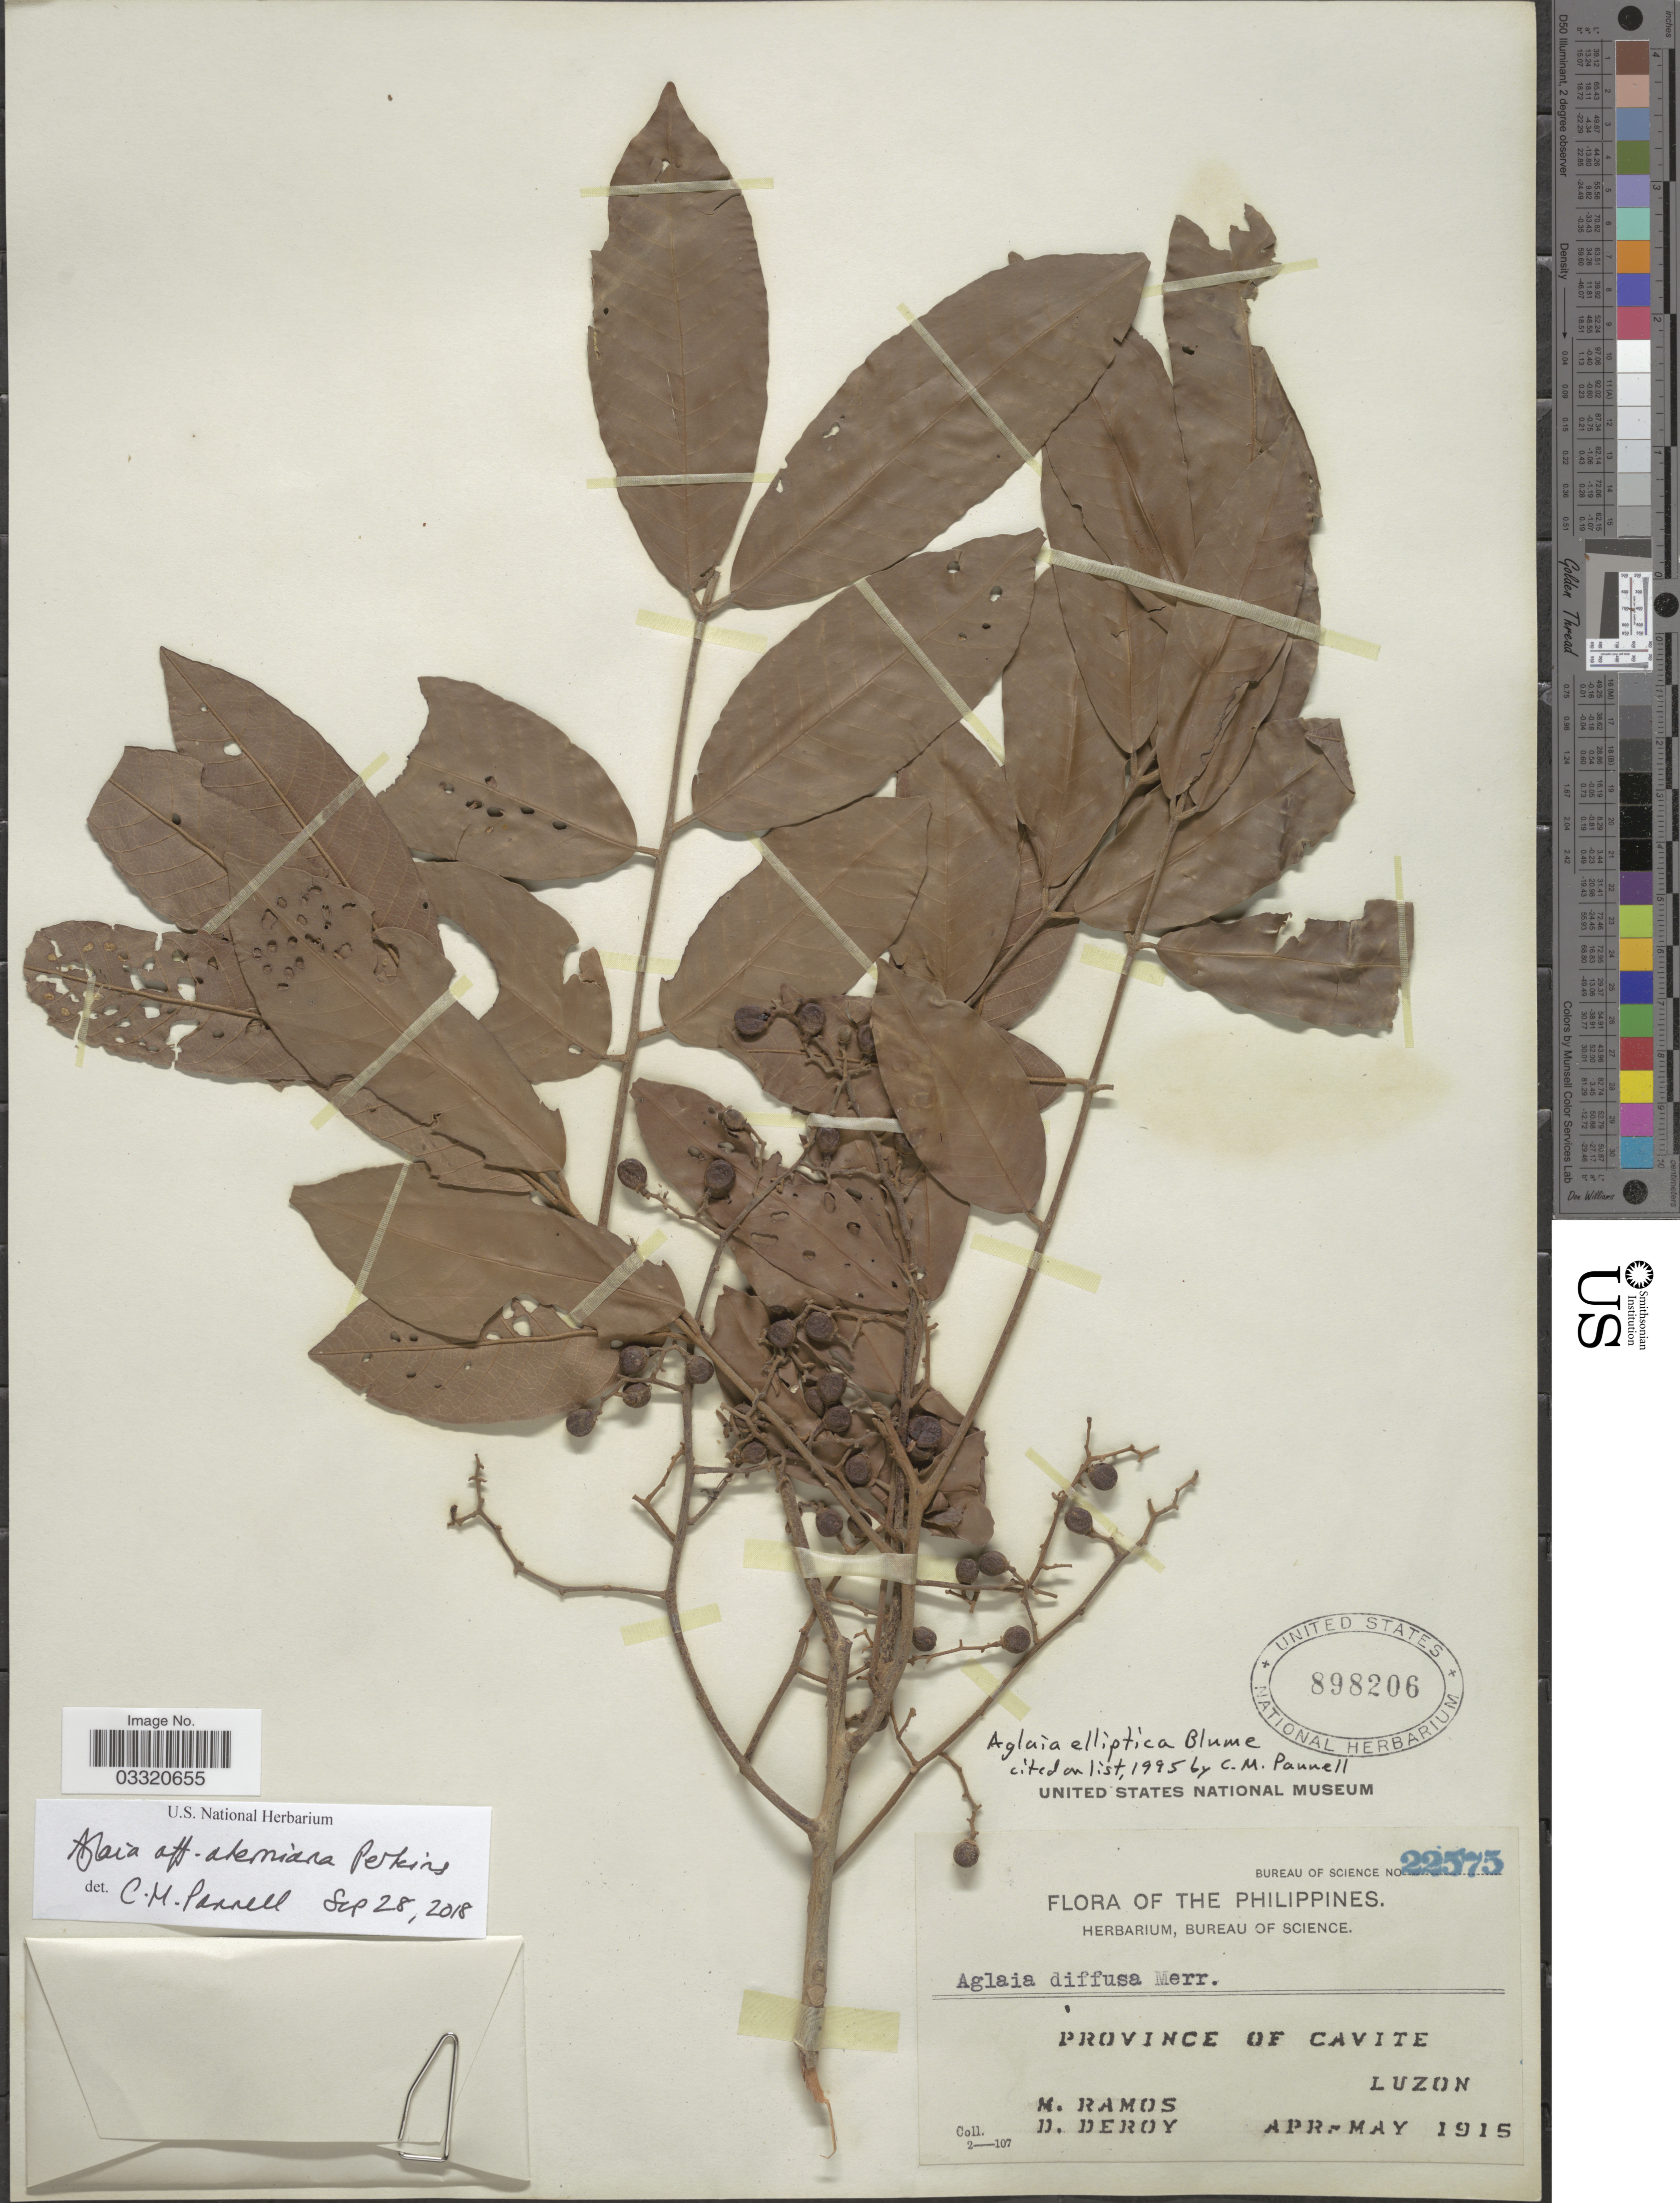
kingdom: Plantae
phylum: Tracheophyta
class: Magnoliopsida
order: Sapindales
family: Meliaceae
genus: Aglaia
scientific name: Aglaia aherniana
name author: Perkins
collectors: M. Ramos & D. Deroy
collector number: Bureau of Science 22575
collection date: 1915-04/1915-05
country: Philippines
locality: Province of Cavite, Luzon.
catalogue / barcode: US 898206